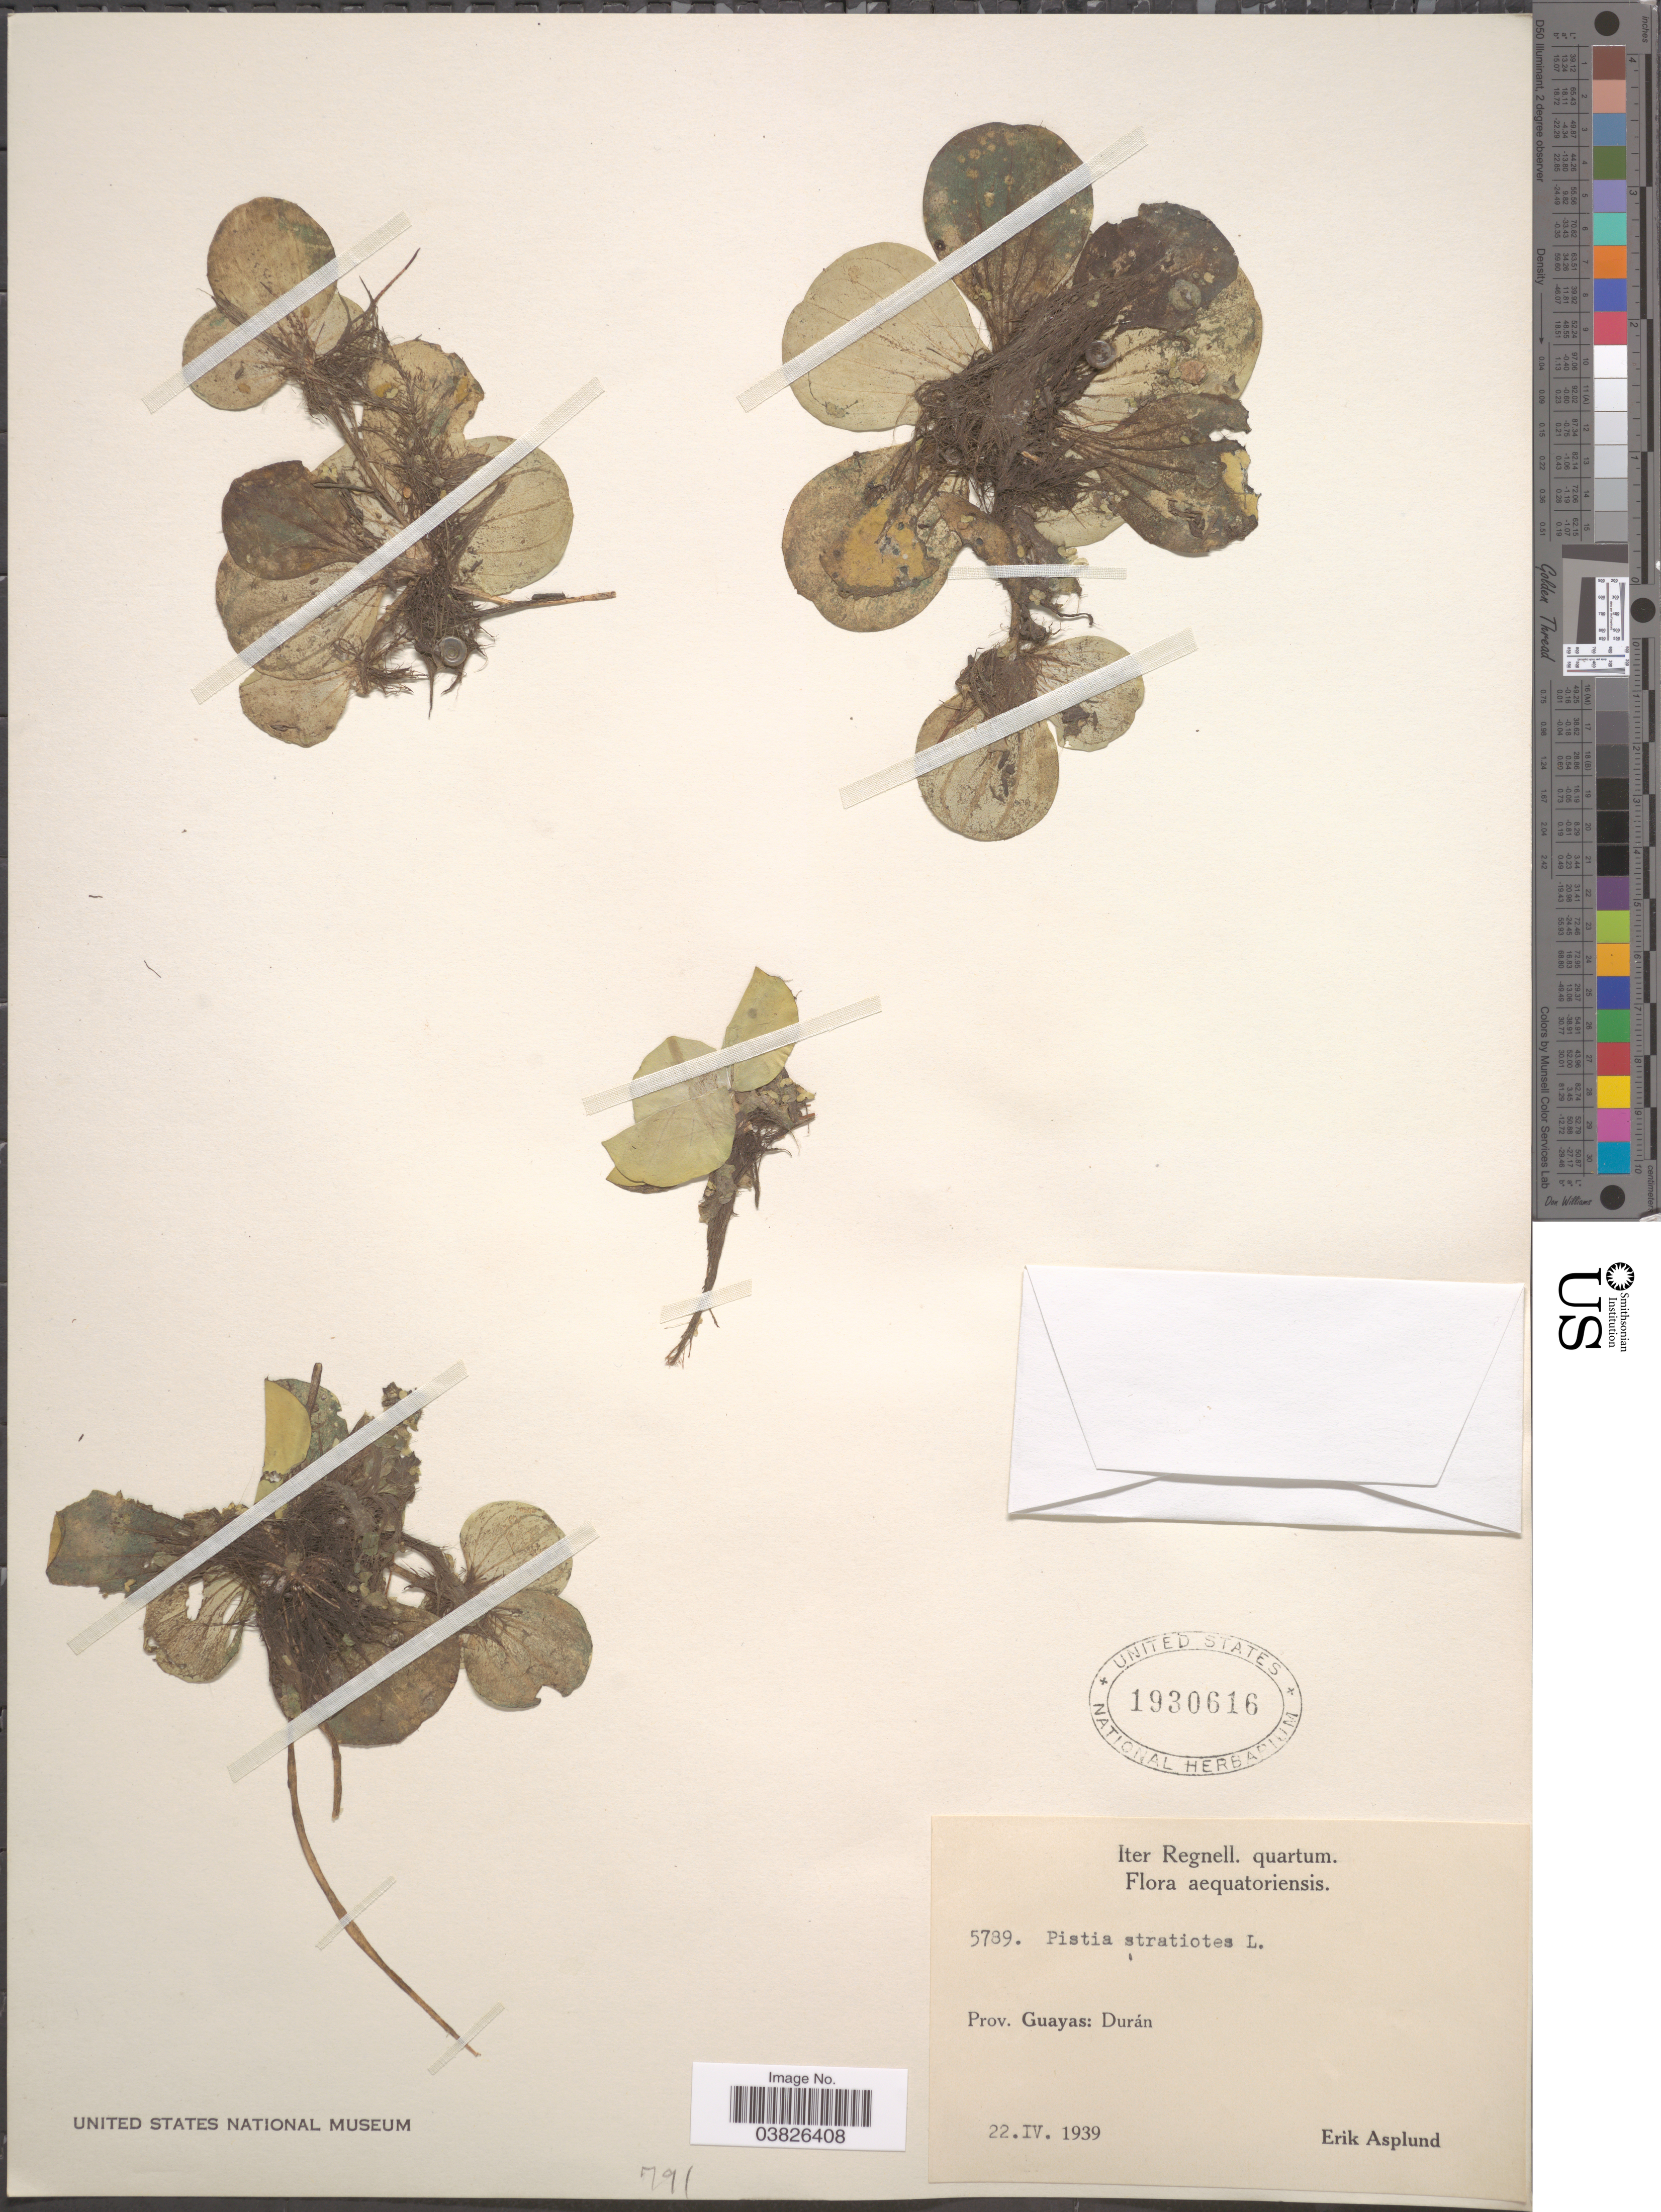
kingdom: Plantae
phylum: Tracheophyta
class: Liliopsida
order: Alismatales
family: Araceae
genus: Pistia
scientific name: Pistia stratiotes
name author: L.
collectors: E. Asplund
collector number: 5789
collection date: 1939-04-22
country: Ecuador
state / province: Guayas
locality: Iter Regnell. quartum. Durán.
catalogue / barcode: US 1930616